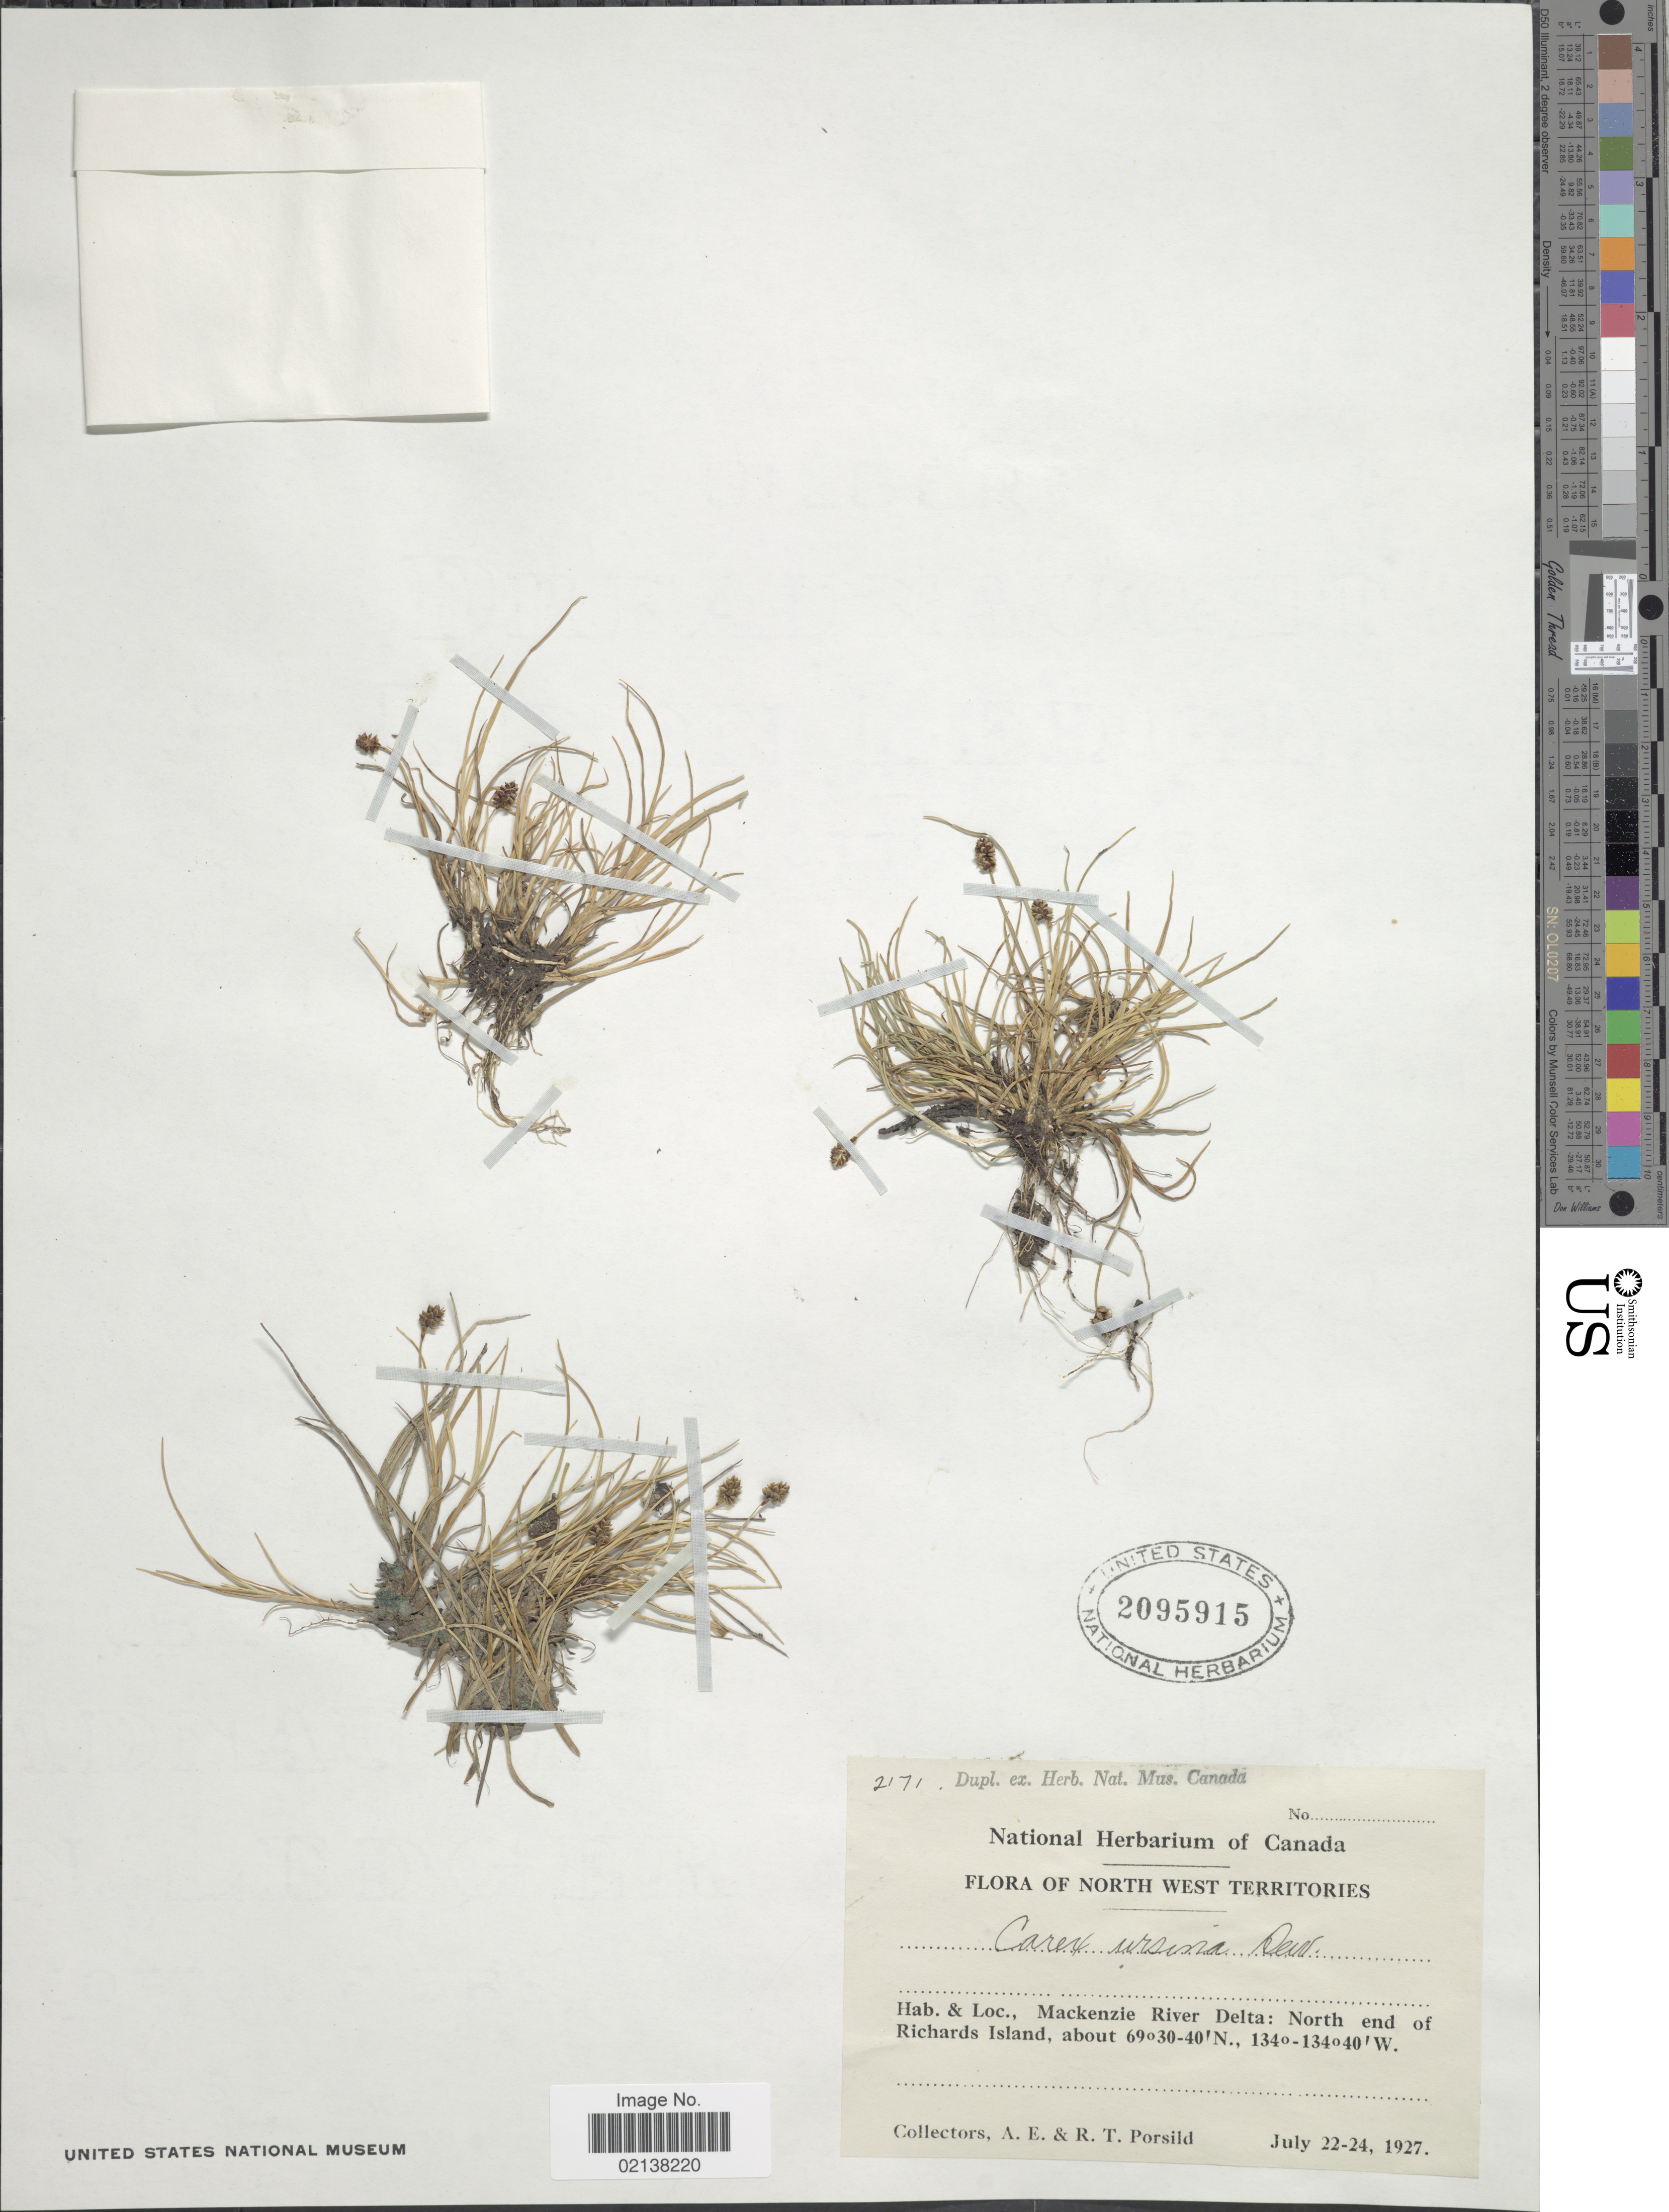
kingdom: Plantae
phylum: Tracheophyta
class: Liliopsida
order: Poales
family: Cyperaceae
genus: Carex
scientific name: Carex ursina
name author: Dewey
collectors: A. E. Porsild & R. T. Porsild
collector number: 2171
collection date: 1927-07-22/1927-07-24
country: Canada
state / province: Northwest Territories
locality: North West Territories. Mackenzie River Delta: North end of Richards Island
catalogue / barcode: US 2095915